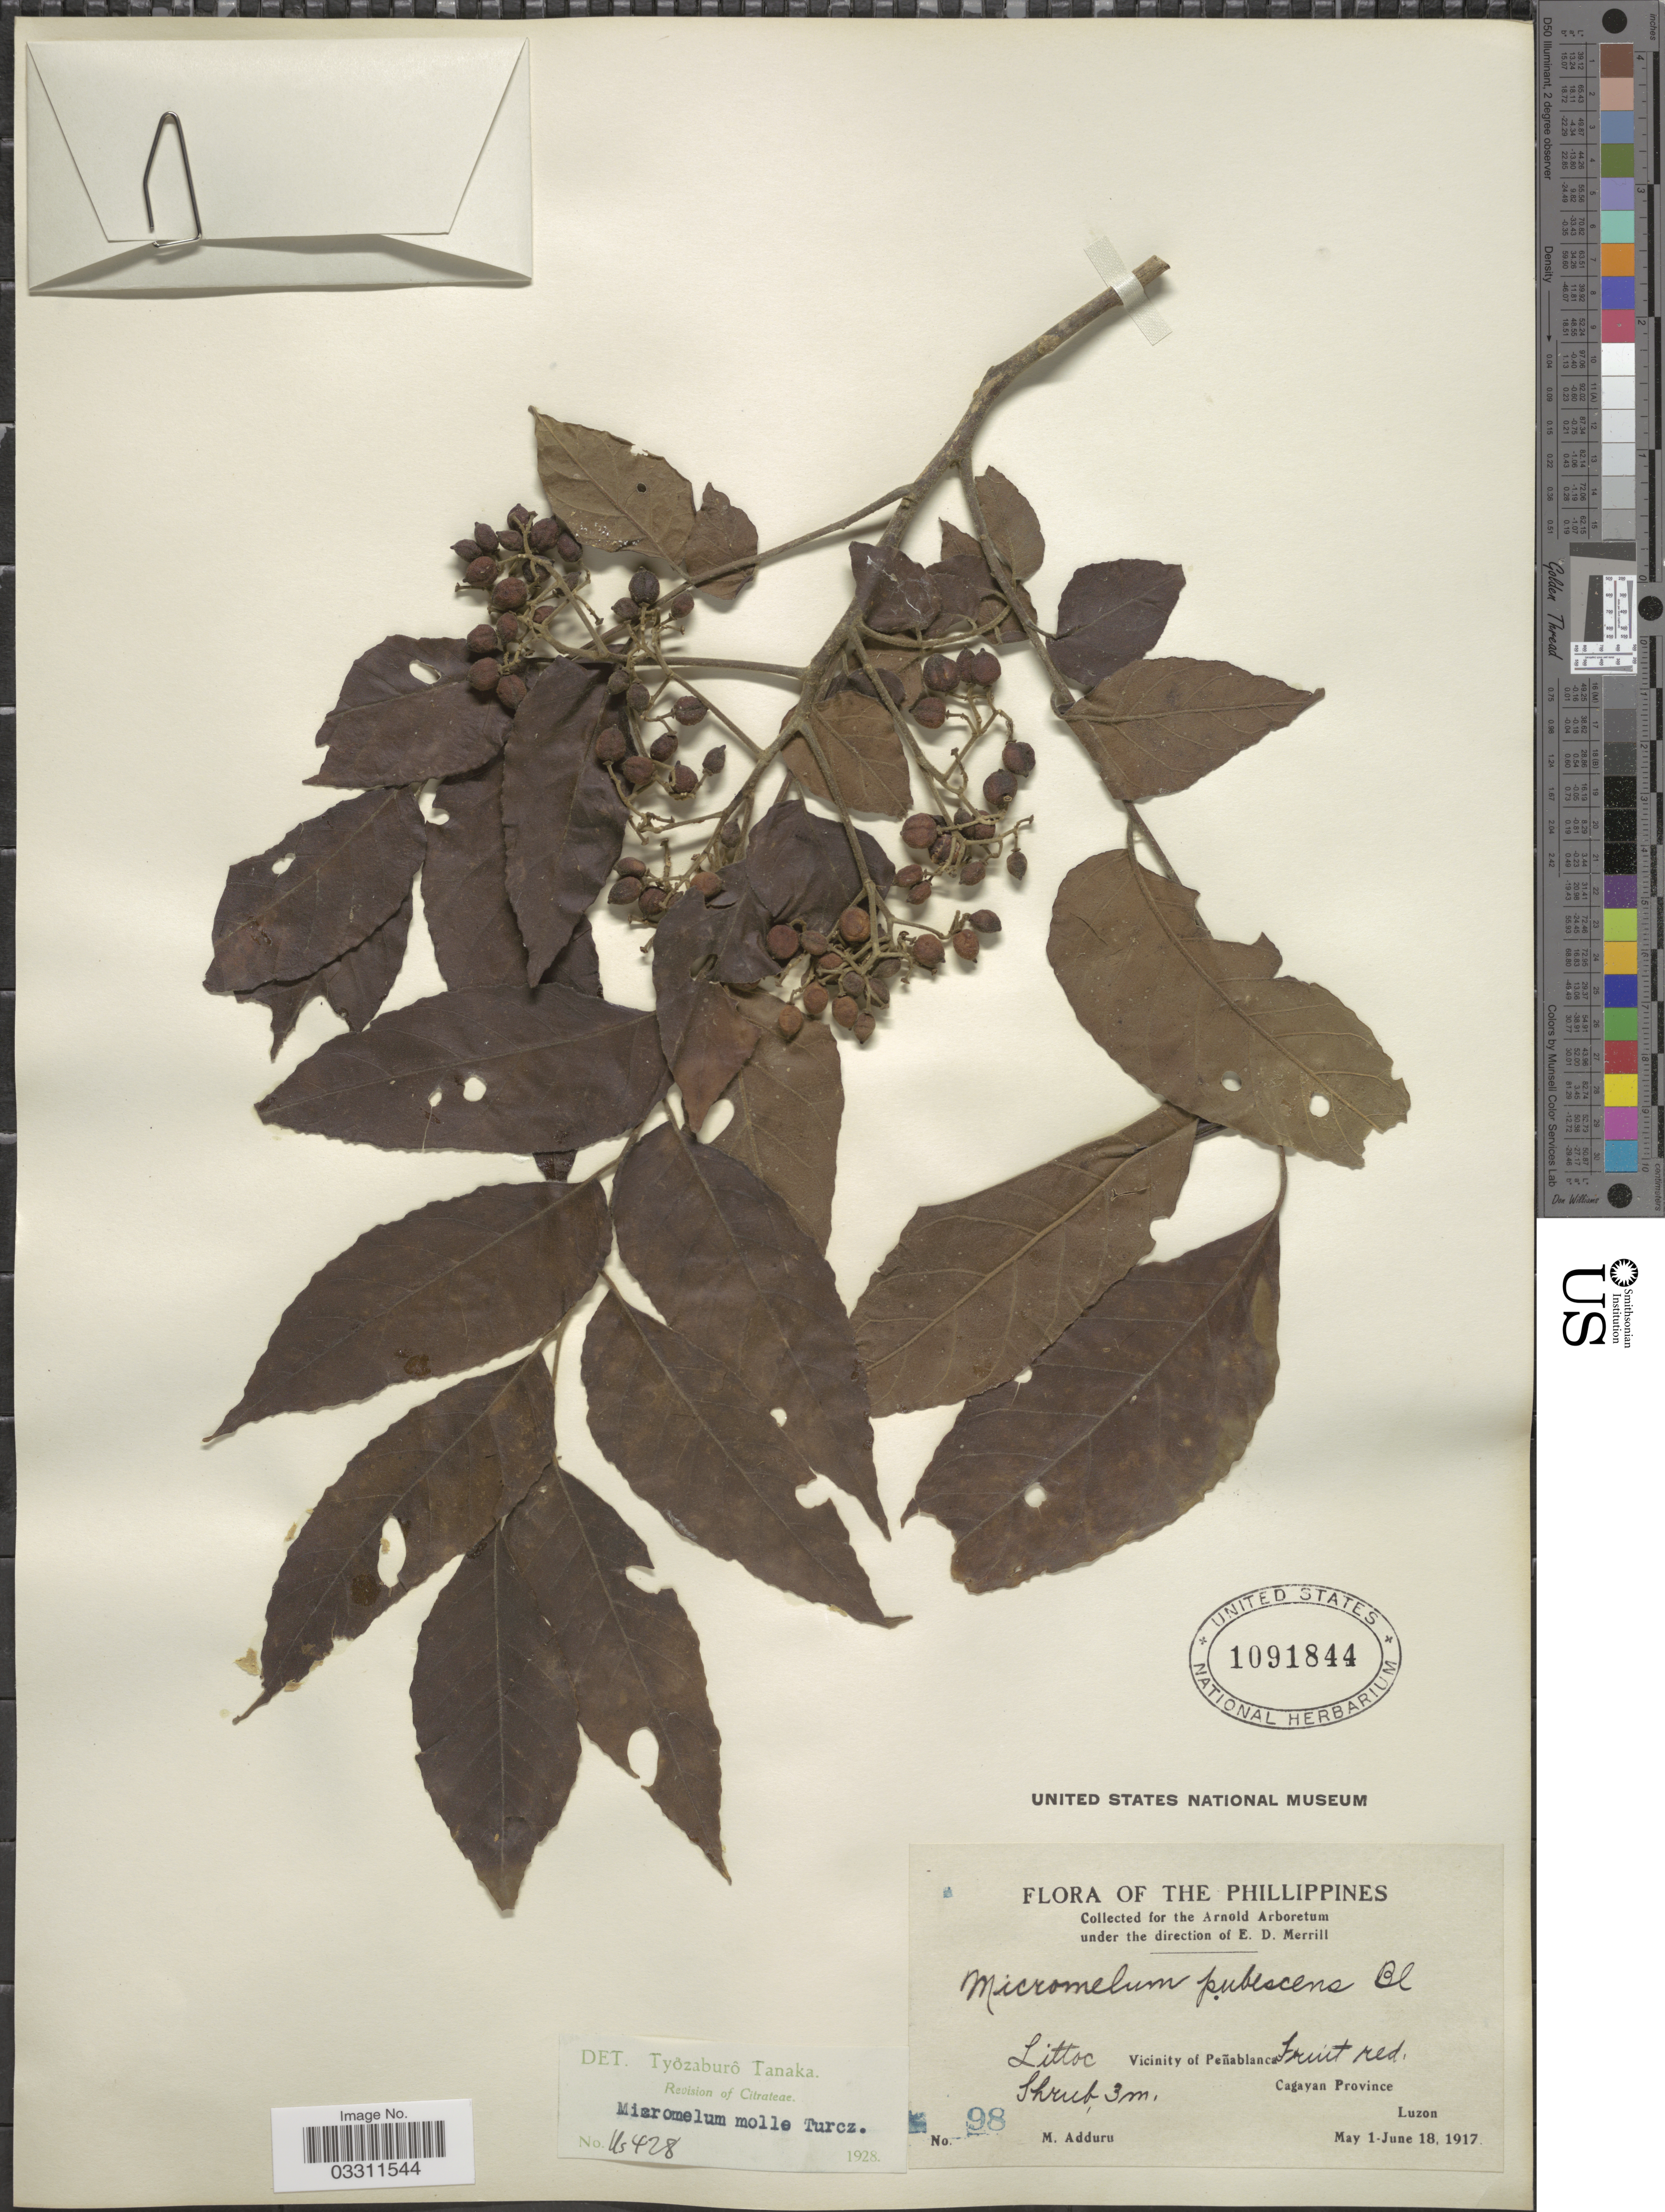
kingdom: Plantae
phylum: Tracheophyta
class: Magnoliopsida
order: Sapindales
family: Rutaceae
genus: Micromelum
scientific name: Micromelum molle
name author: Turcz.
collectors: M. Adduru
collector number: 98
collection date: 1917-05-01/1917-06-18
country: Philippines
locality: Littoc, Vicinity of Peñablanca, Cagayan Province, Luzon.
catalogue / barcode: US 1091844